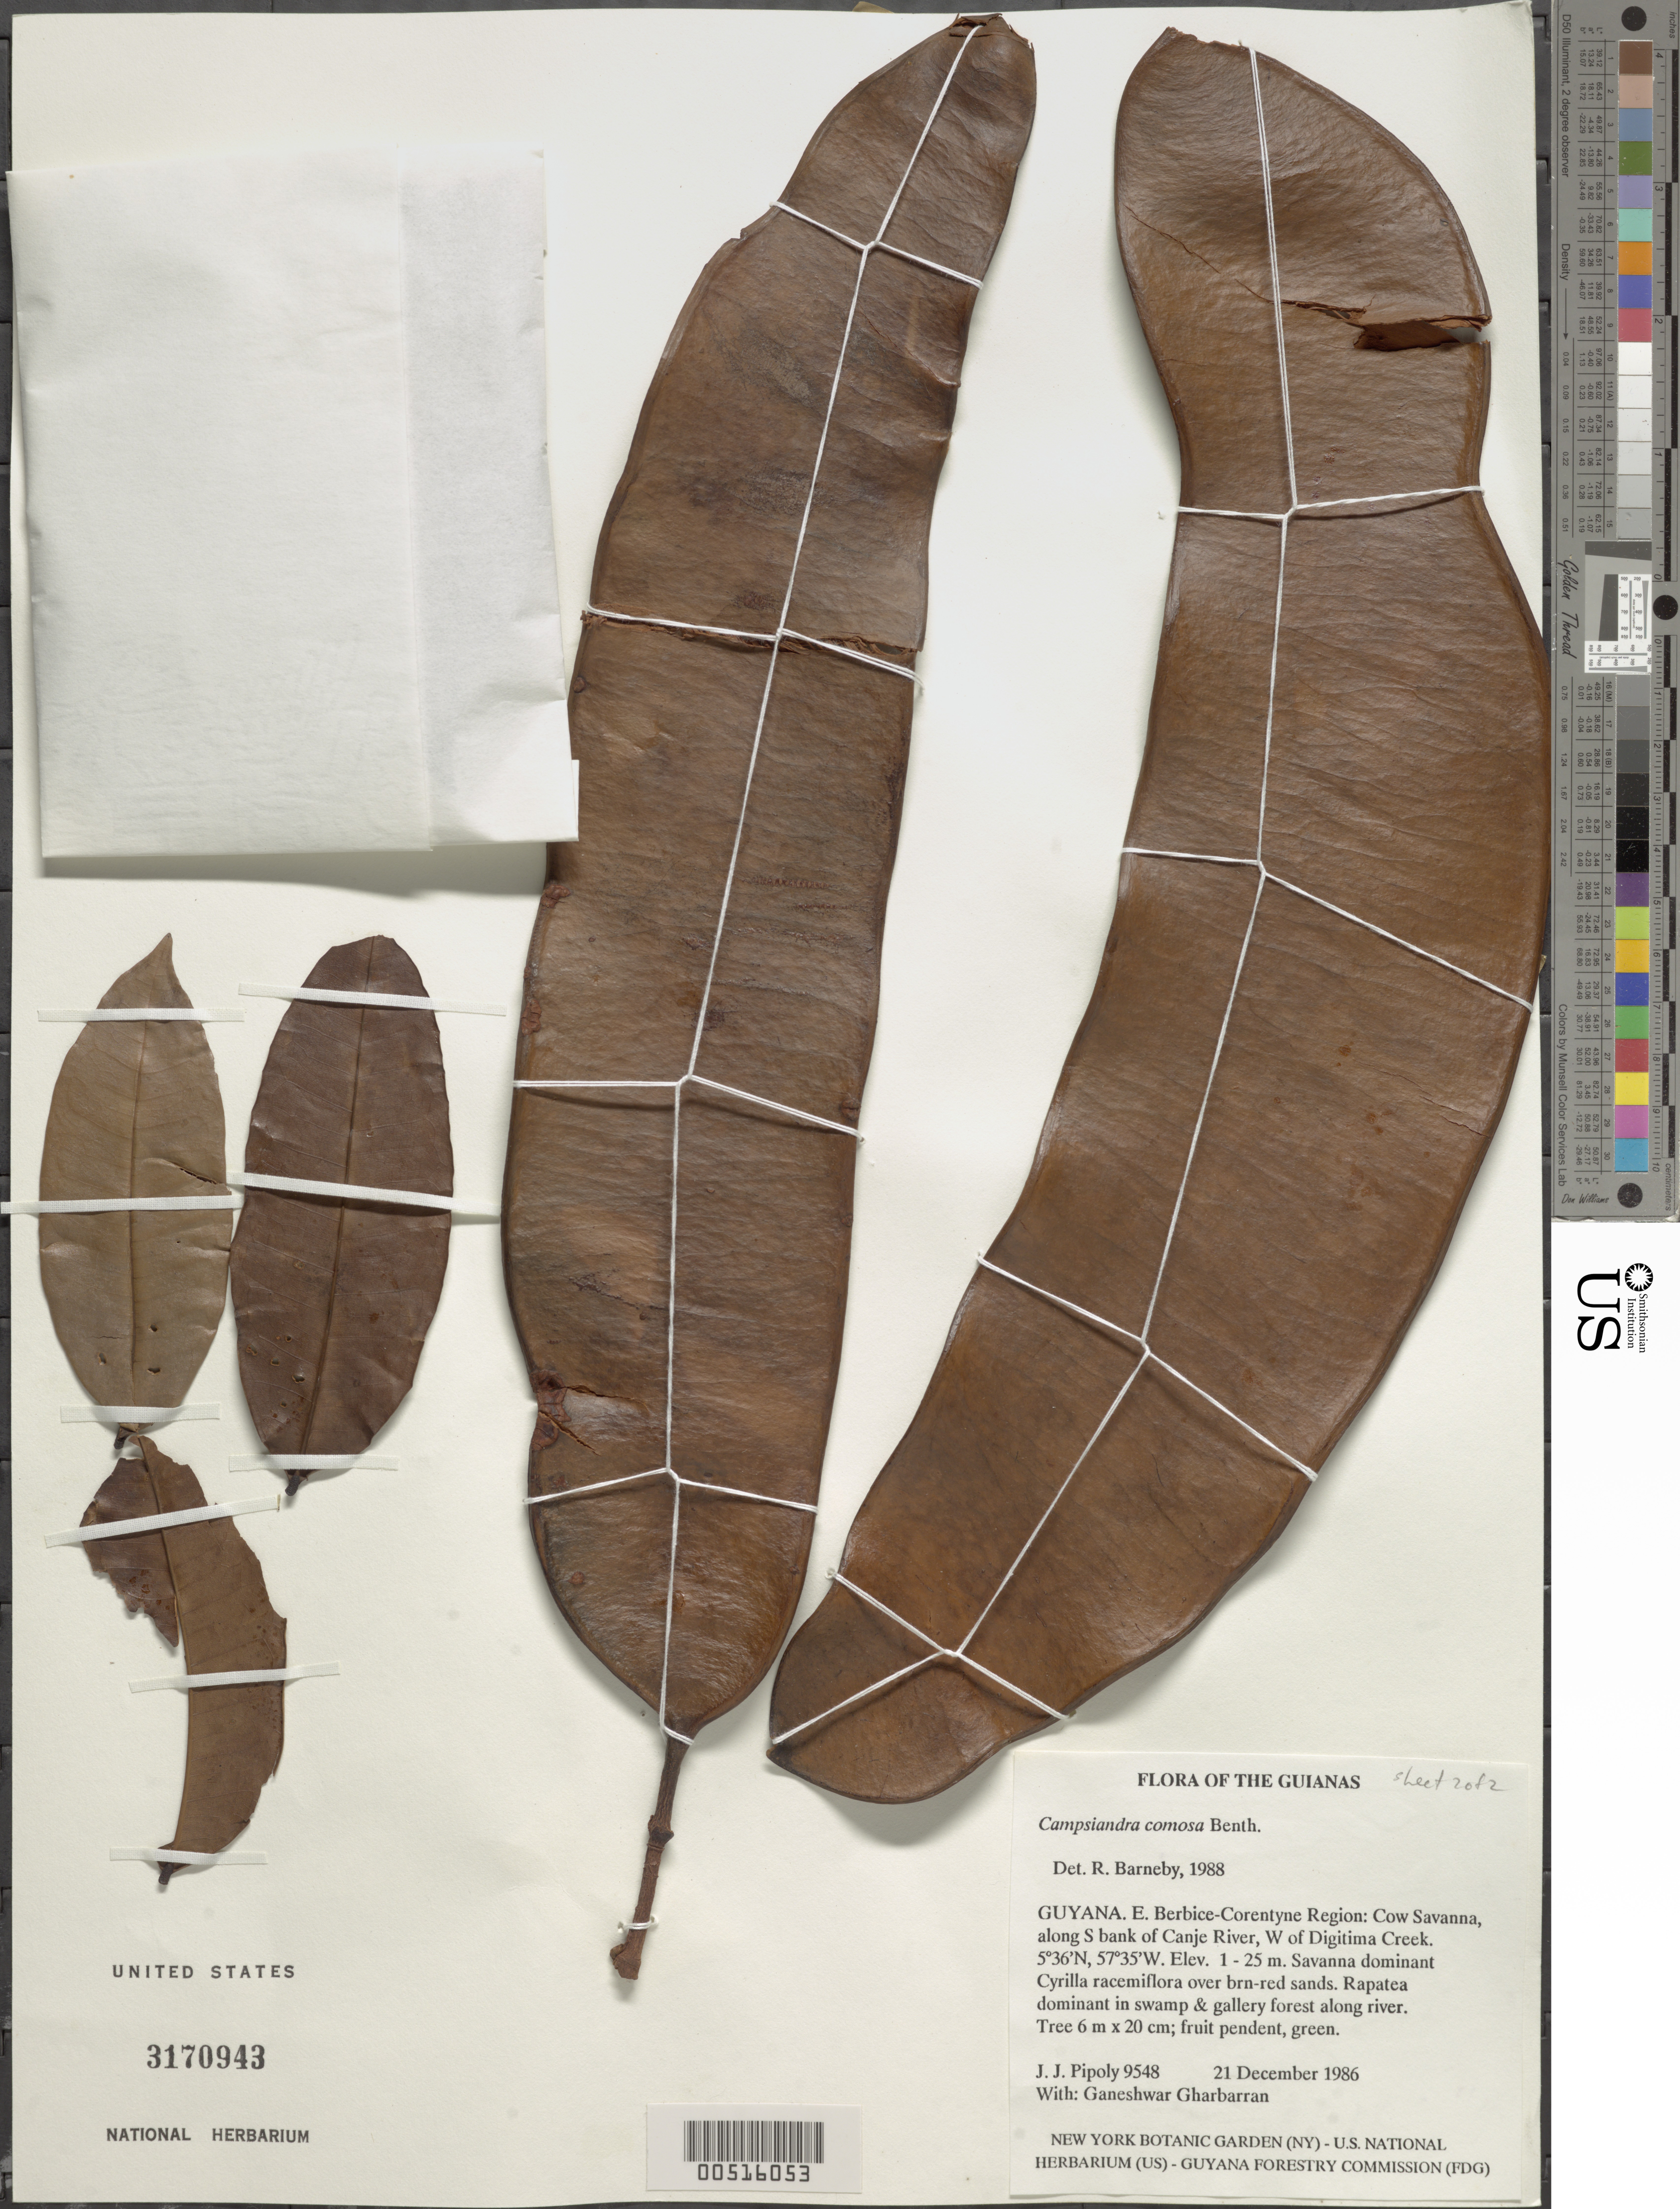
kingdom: Plantae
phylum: Tracheophyta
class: Magnoliopsida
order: Fabales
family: Fabaceae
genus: Campsiandra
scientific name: Campsiandra comosa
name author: Benth.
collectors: J. J. Pipoly & G. Gharbarran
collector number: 9548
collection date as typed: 21 Dec 1986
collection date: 1986-12-21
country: Guyana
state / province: E. Berbice-Corentyne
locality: Cow savanna, along s bank of canje river, w of digitima creek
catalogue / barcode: US 3170943